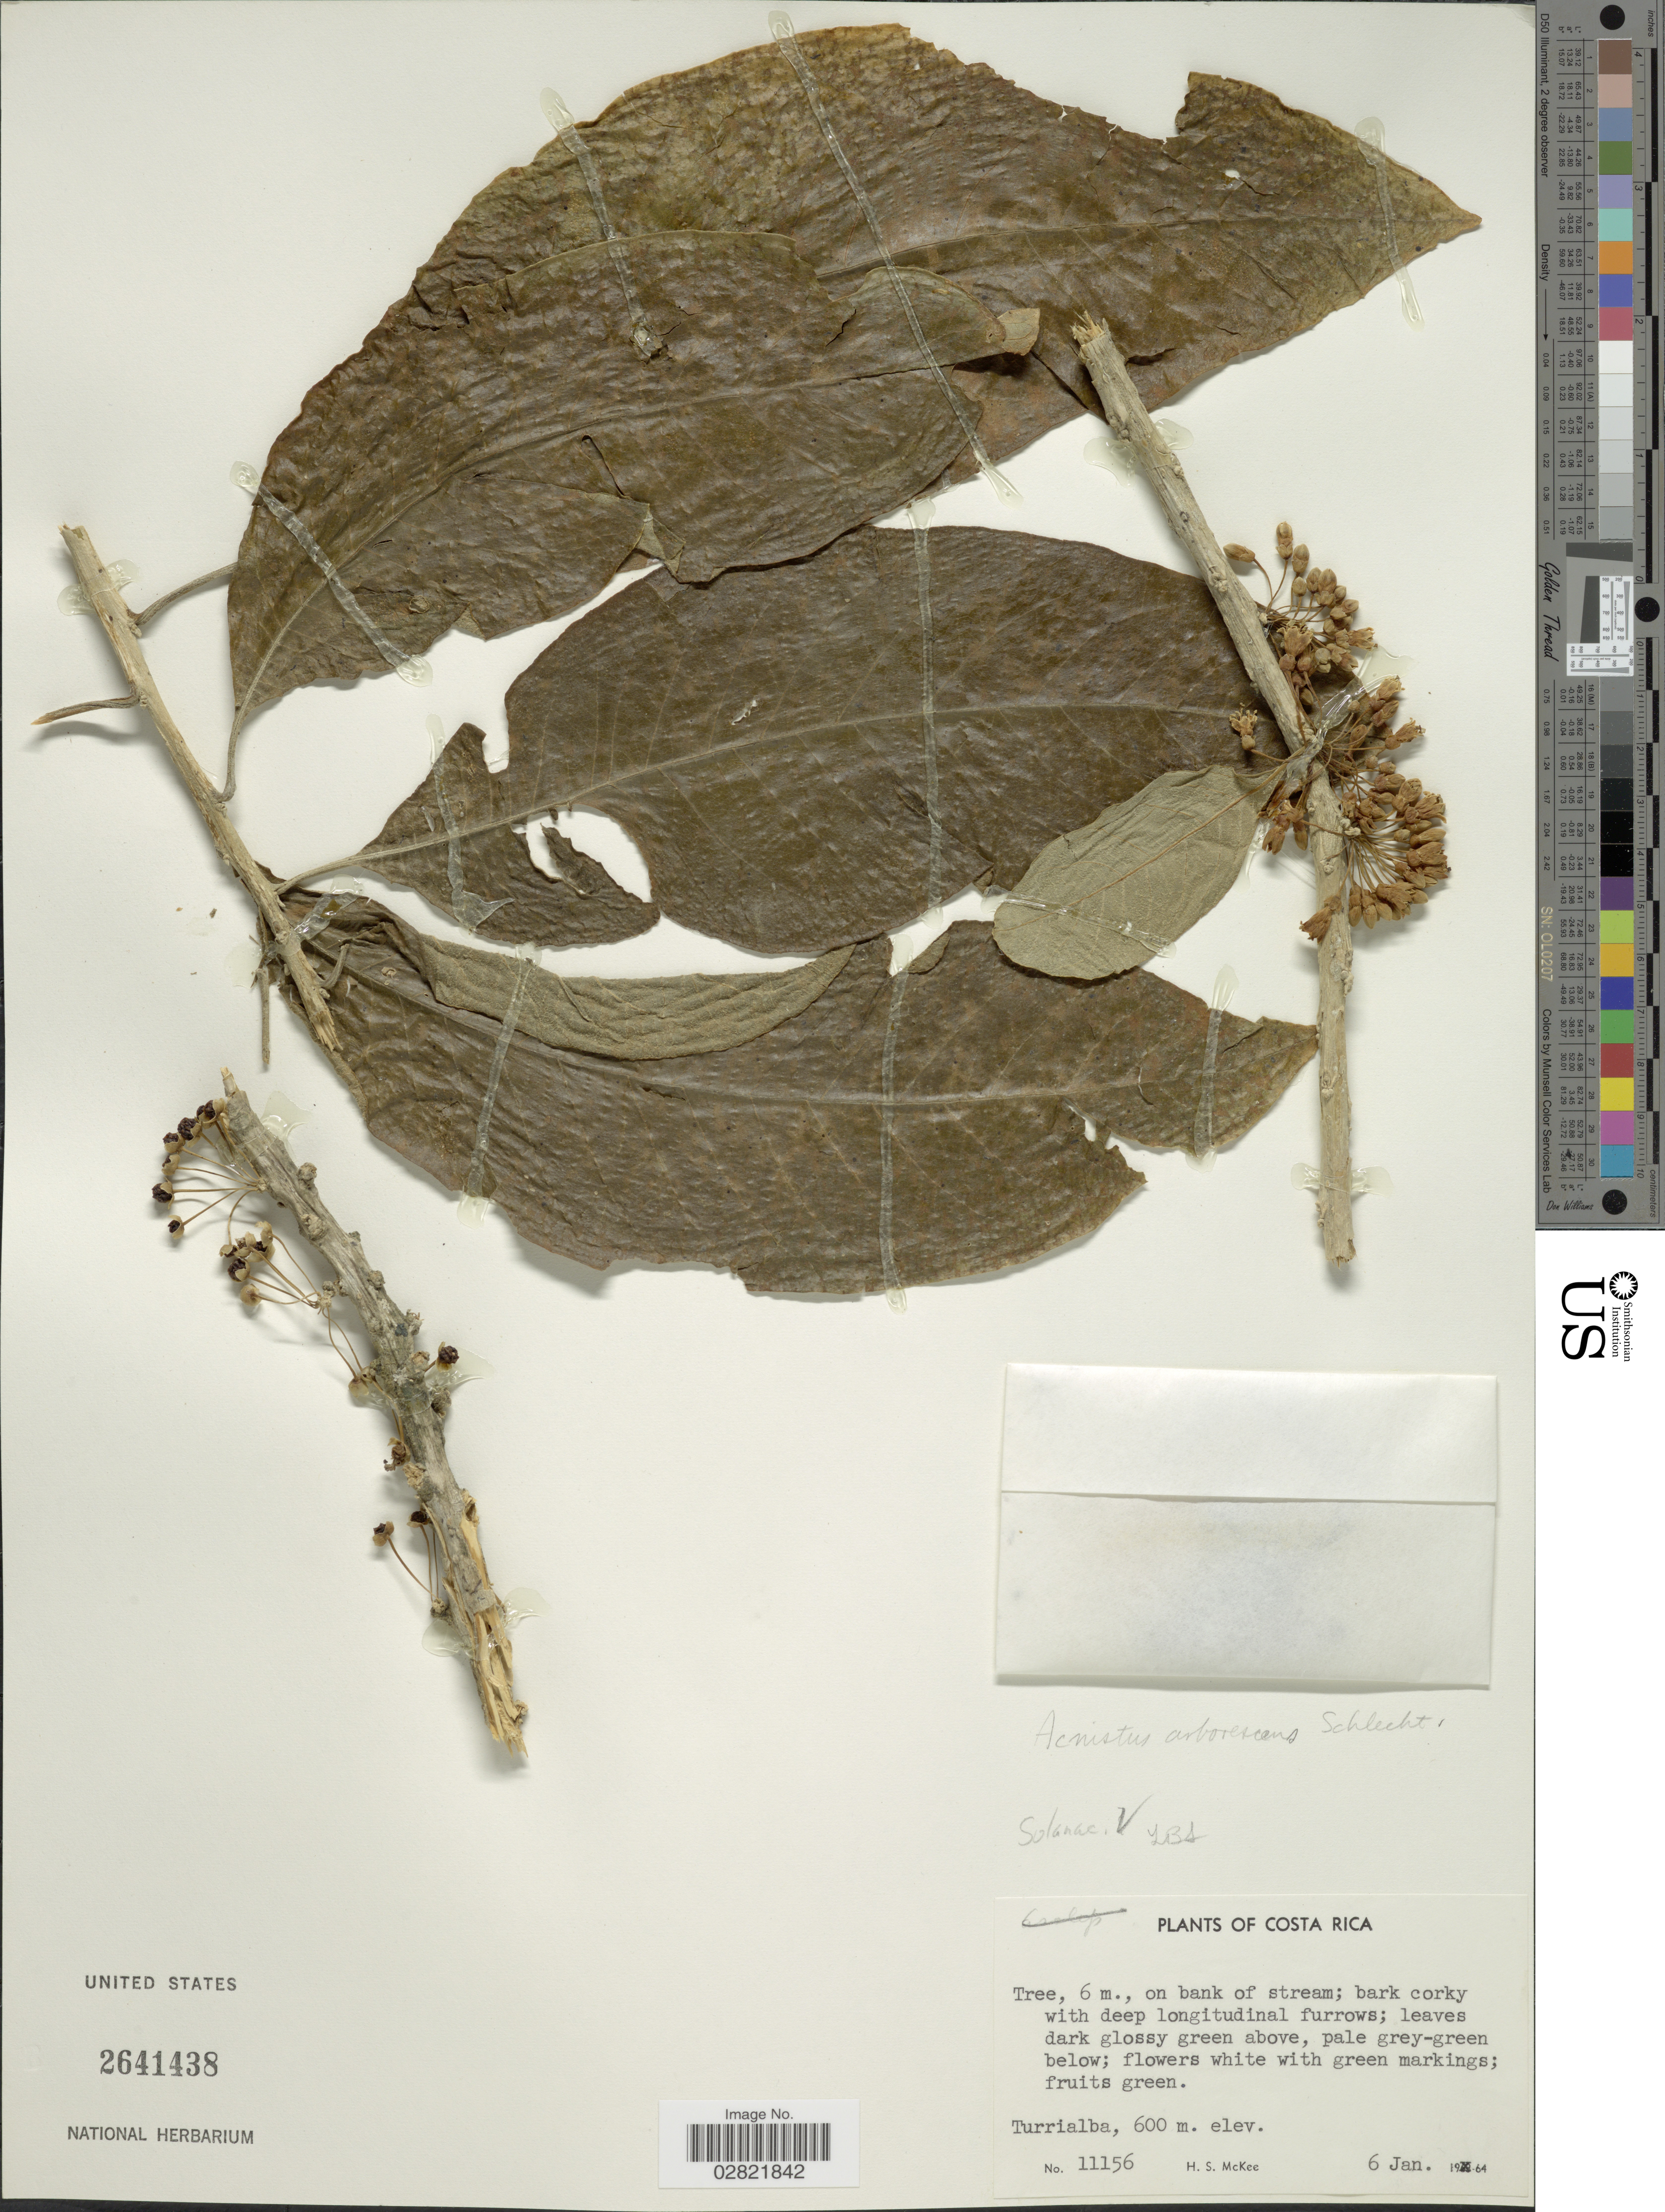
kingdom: Plantae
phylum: Tracheophyta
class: Magnoliopsida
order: Solanales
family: Solanaceae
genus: Acnistus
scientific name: Acnistus arborescens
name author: (L.) Schltdl.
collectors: H. S. McKee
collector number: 11156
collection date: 1964-01-06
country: Costa Rica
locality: Turrialba.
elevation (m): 600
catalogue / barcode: US 2641438